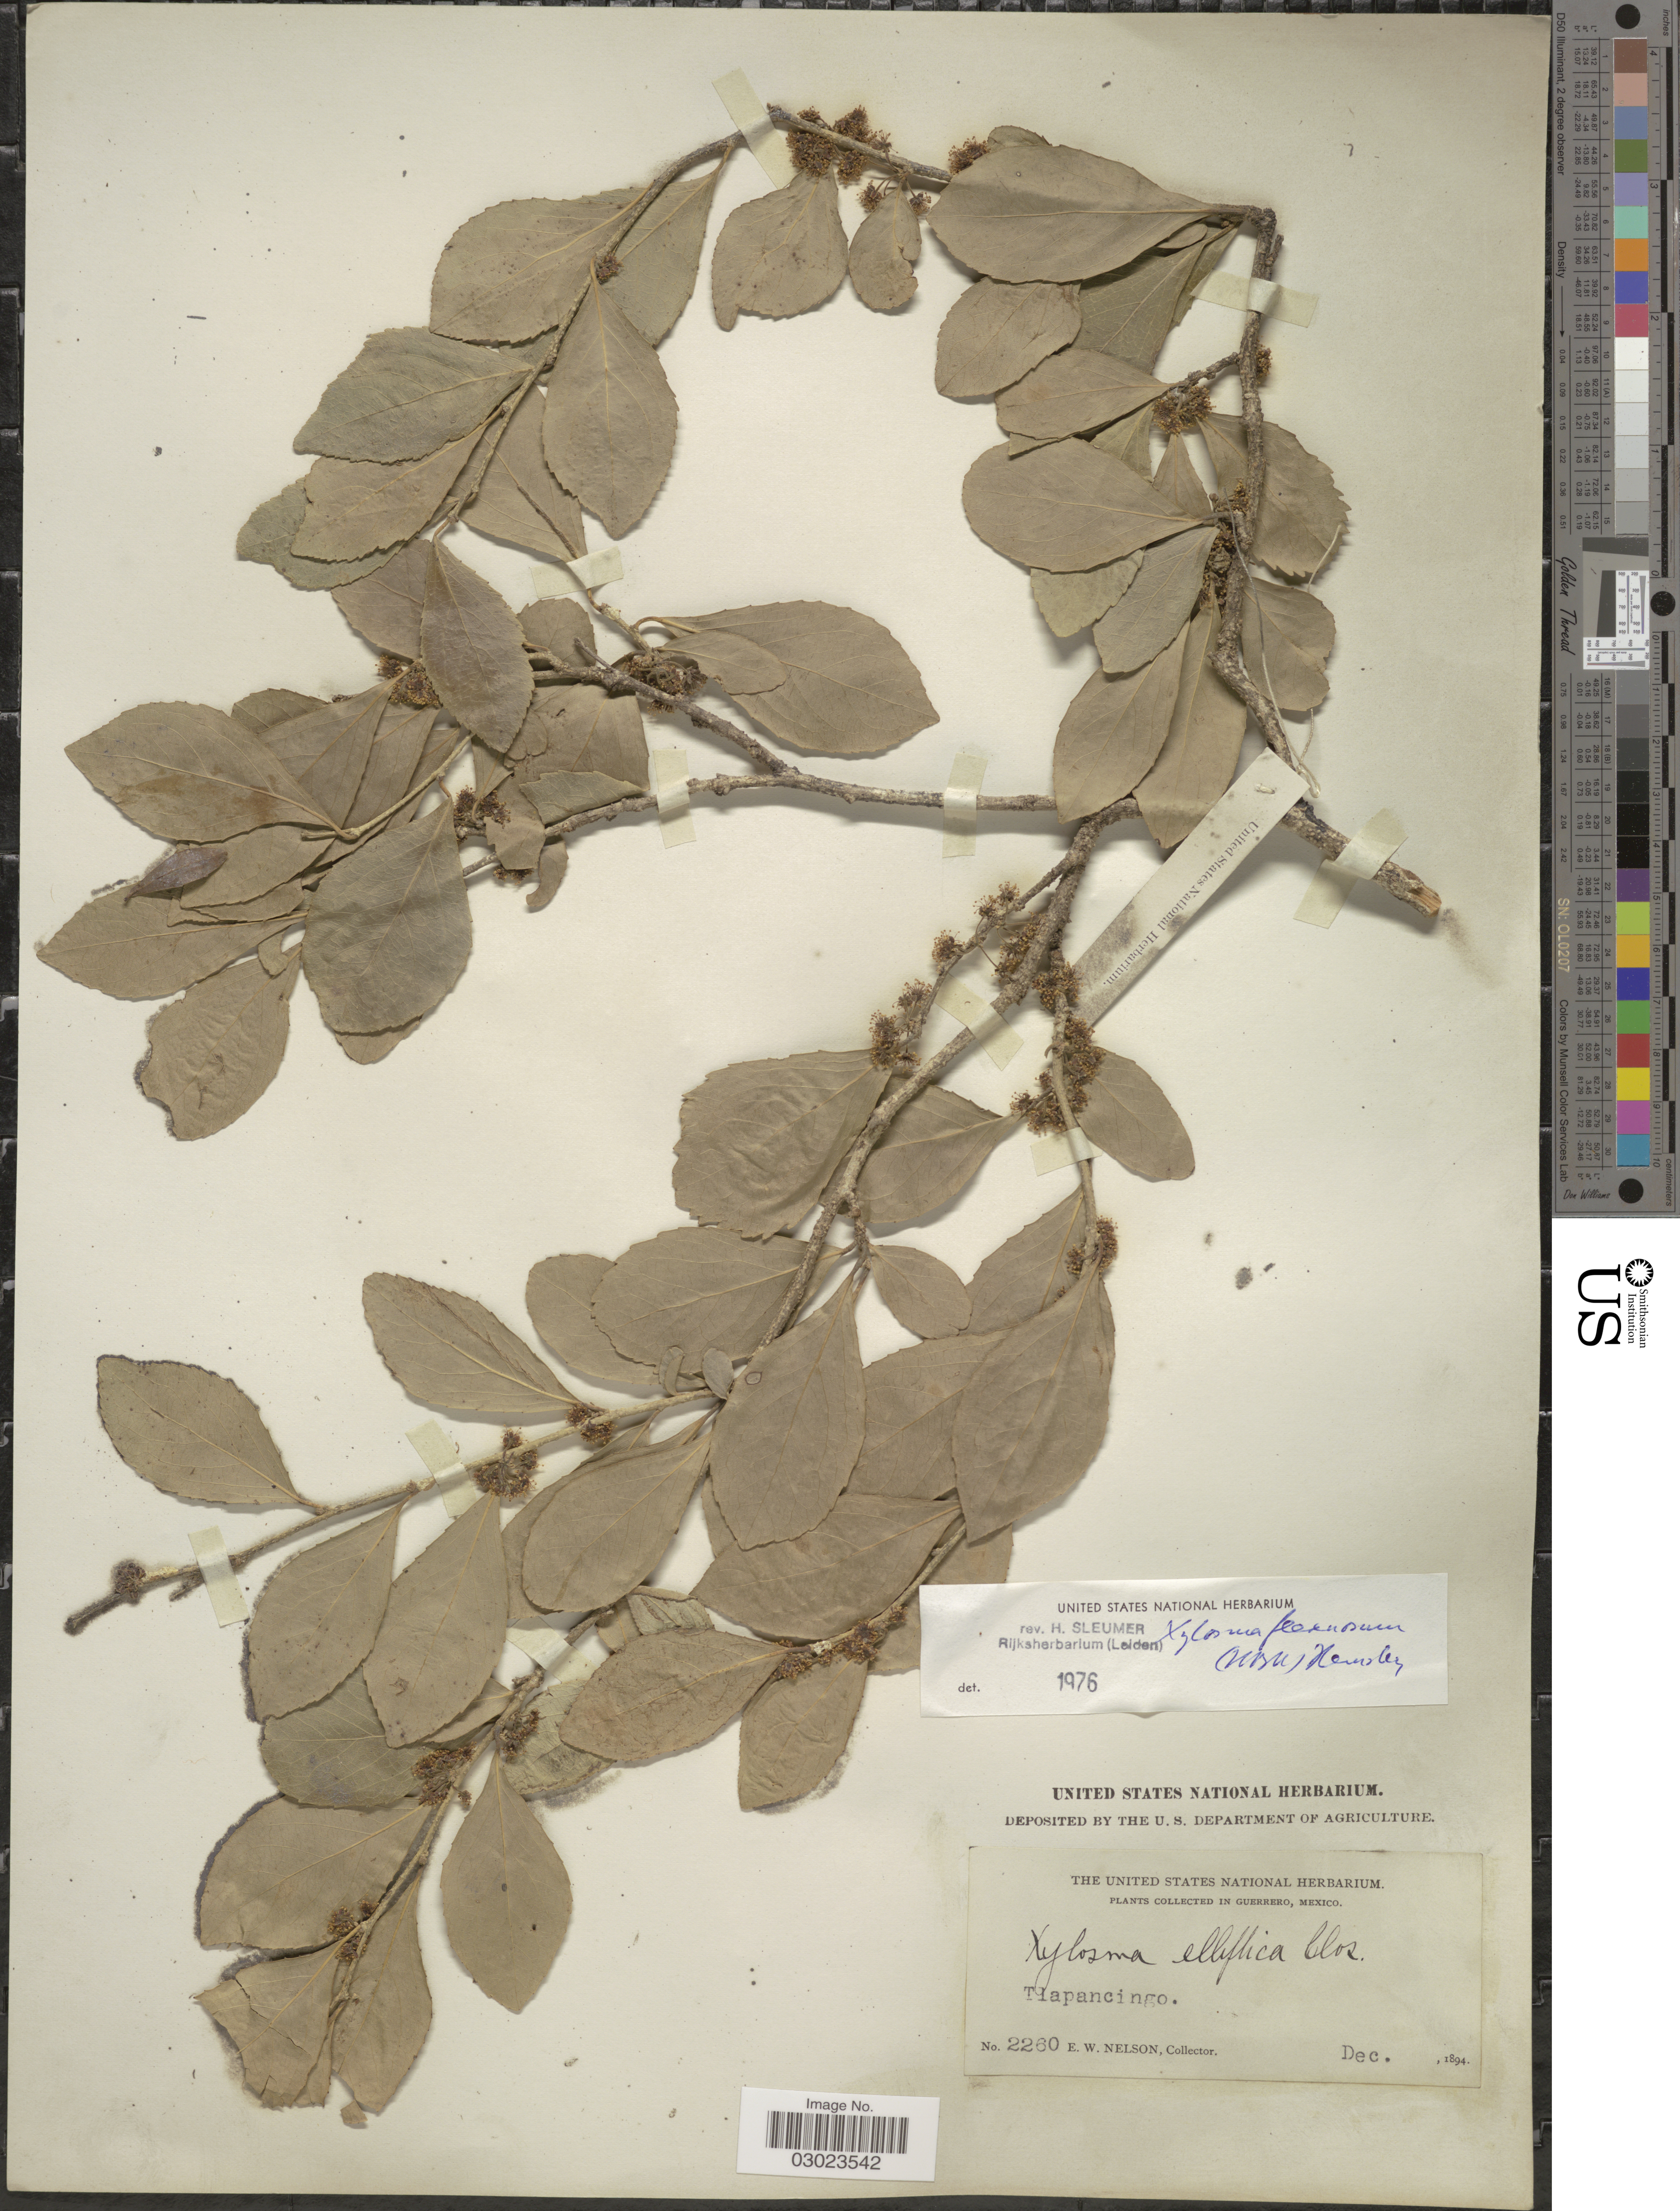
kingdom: Plantae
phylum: Tracheophyta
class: Magnoliopsida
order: Malpighiales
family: Salicaceae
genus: Xylosma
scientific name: Xylosma flexuosa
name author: (Kunth) Hemsl.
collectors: E. W. Nelson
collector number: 2260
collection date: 1894-12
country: Mexico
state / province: Guerrero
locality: Tlapancingo.